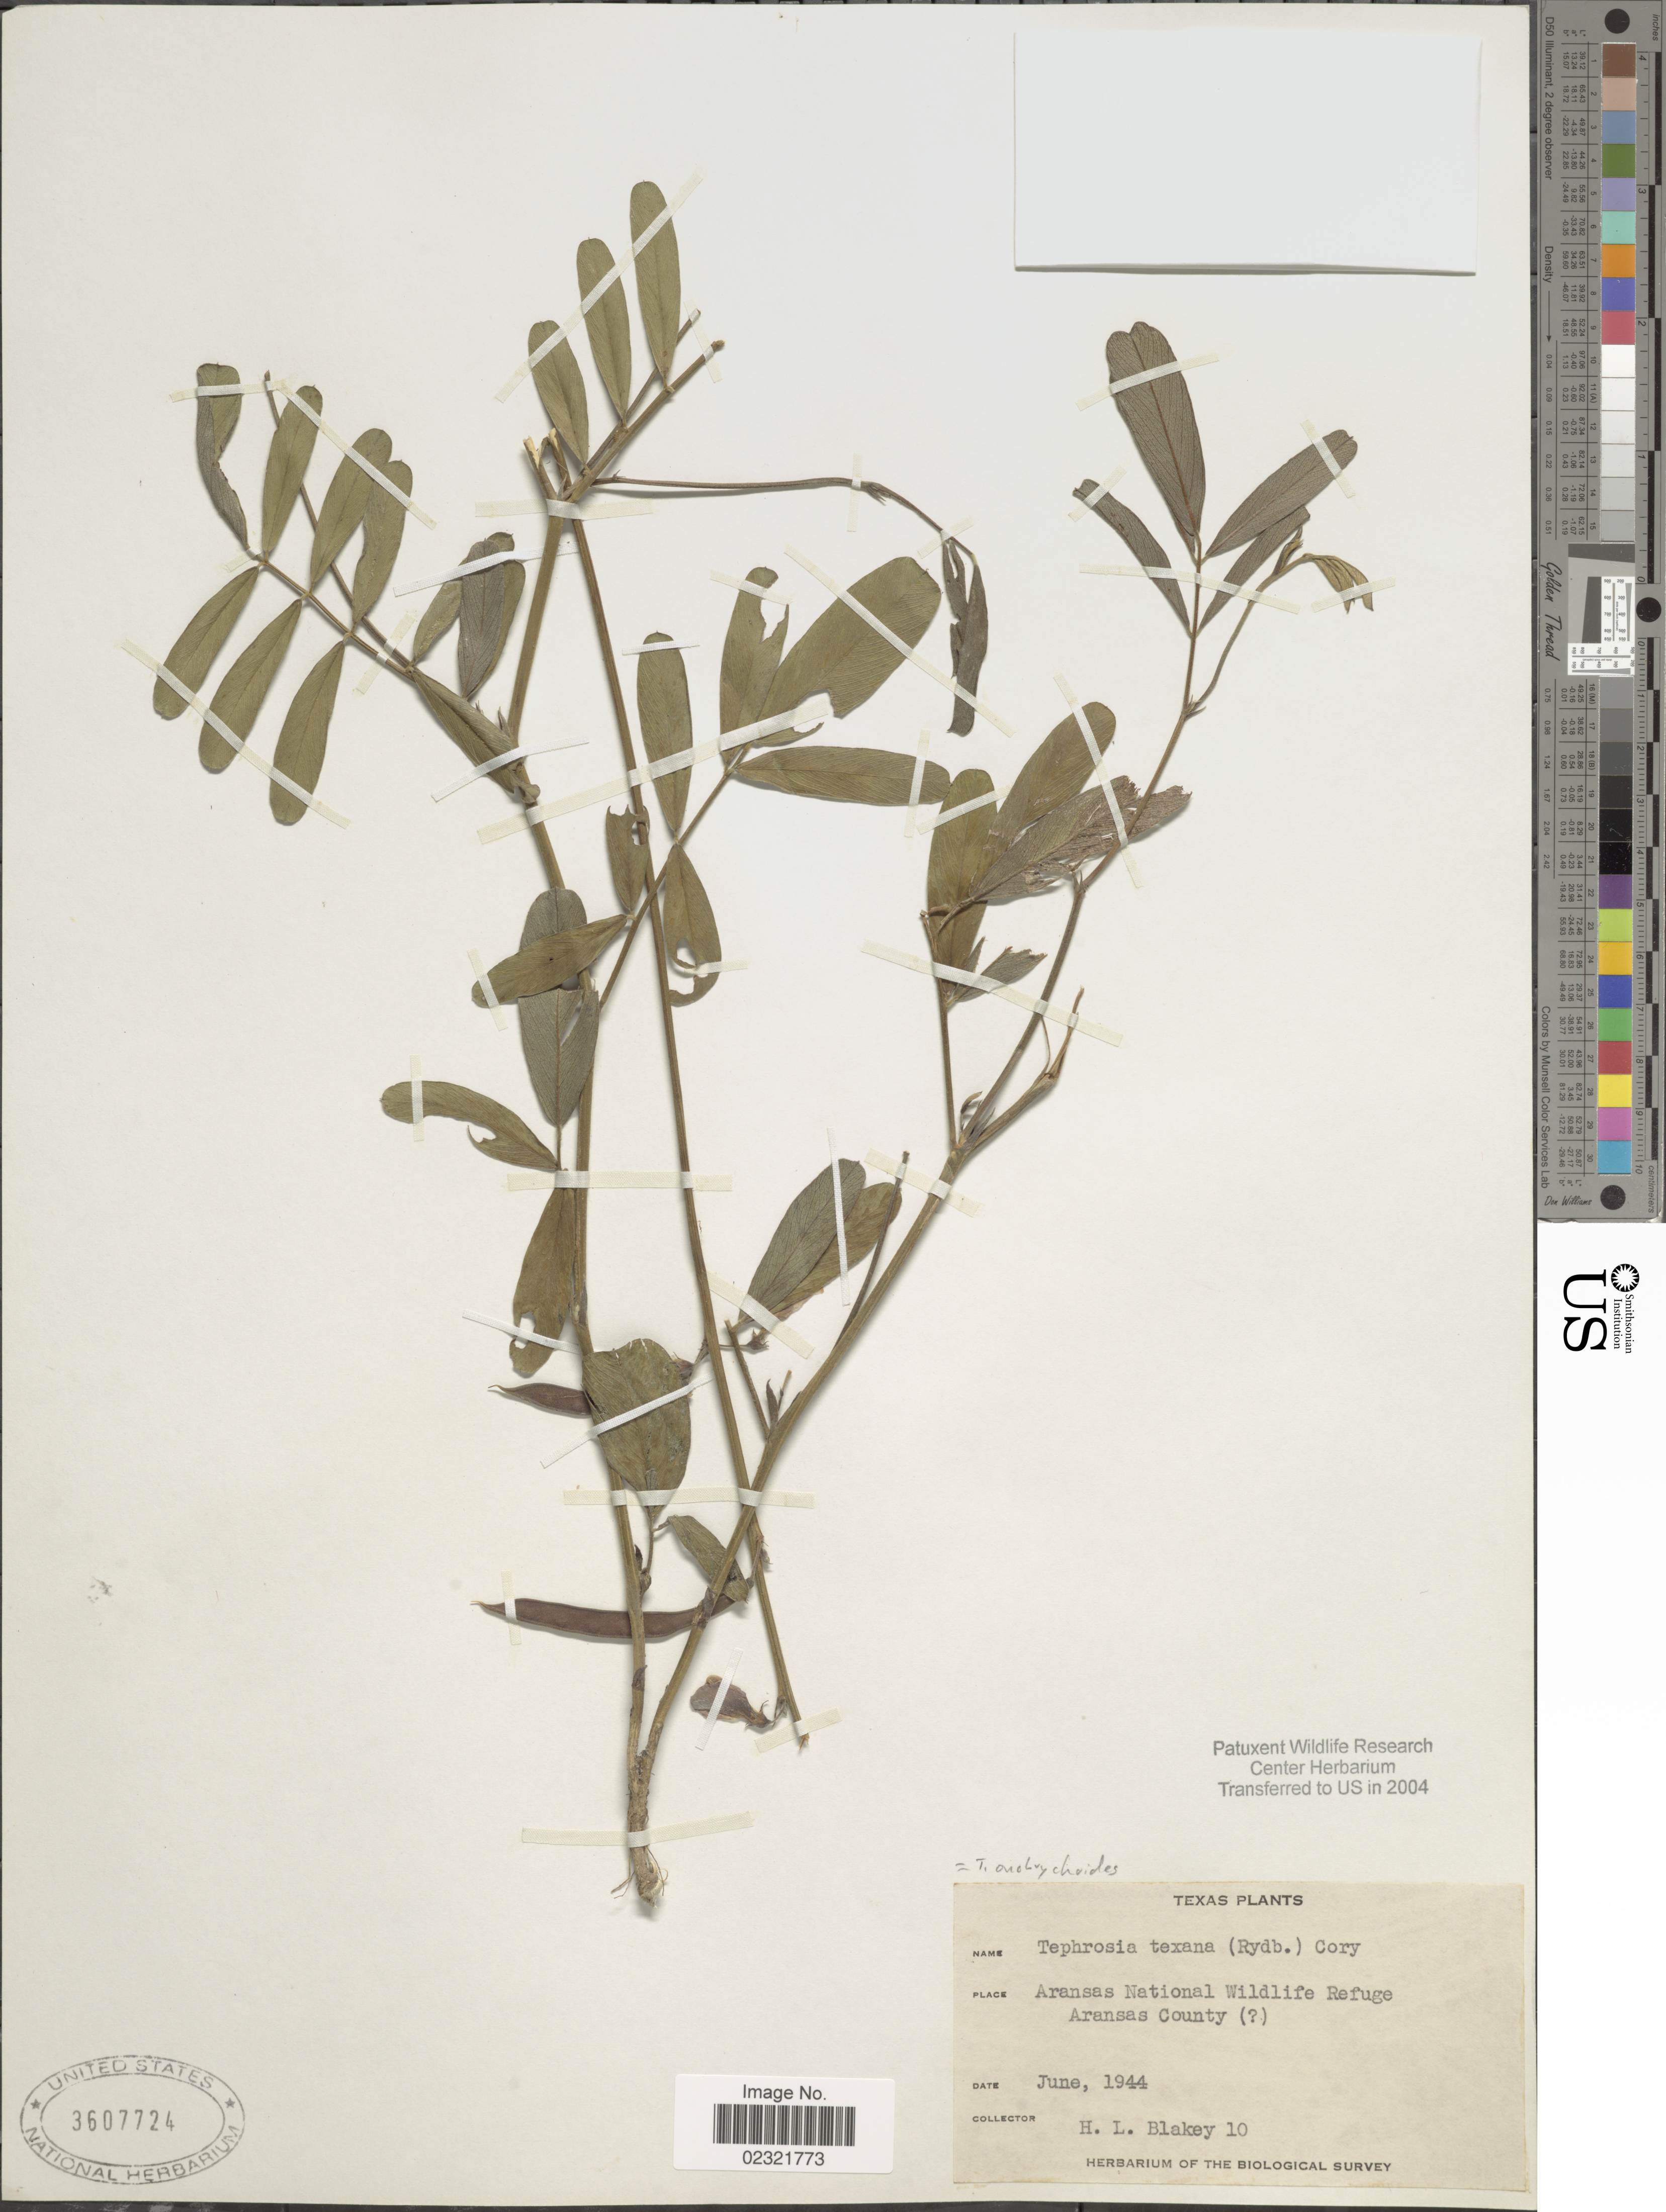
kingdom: Plantae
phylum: Tracheophyta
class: Magnoliopsida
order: Fabales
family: Fabaceae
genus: Tephrosia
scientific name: Tephrosia onobrychoides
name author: Nutt.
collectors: H. Blakey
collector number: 10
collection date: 1944-06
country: United States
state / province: Texas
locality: Aransas National Wildlife Refuge Aransas County ( [unsure placement])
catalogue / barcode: US 3607724